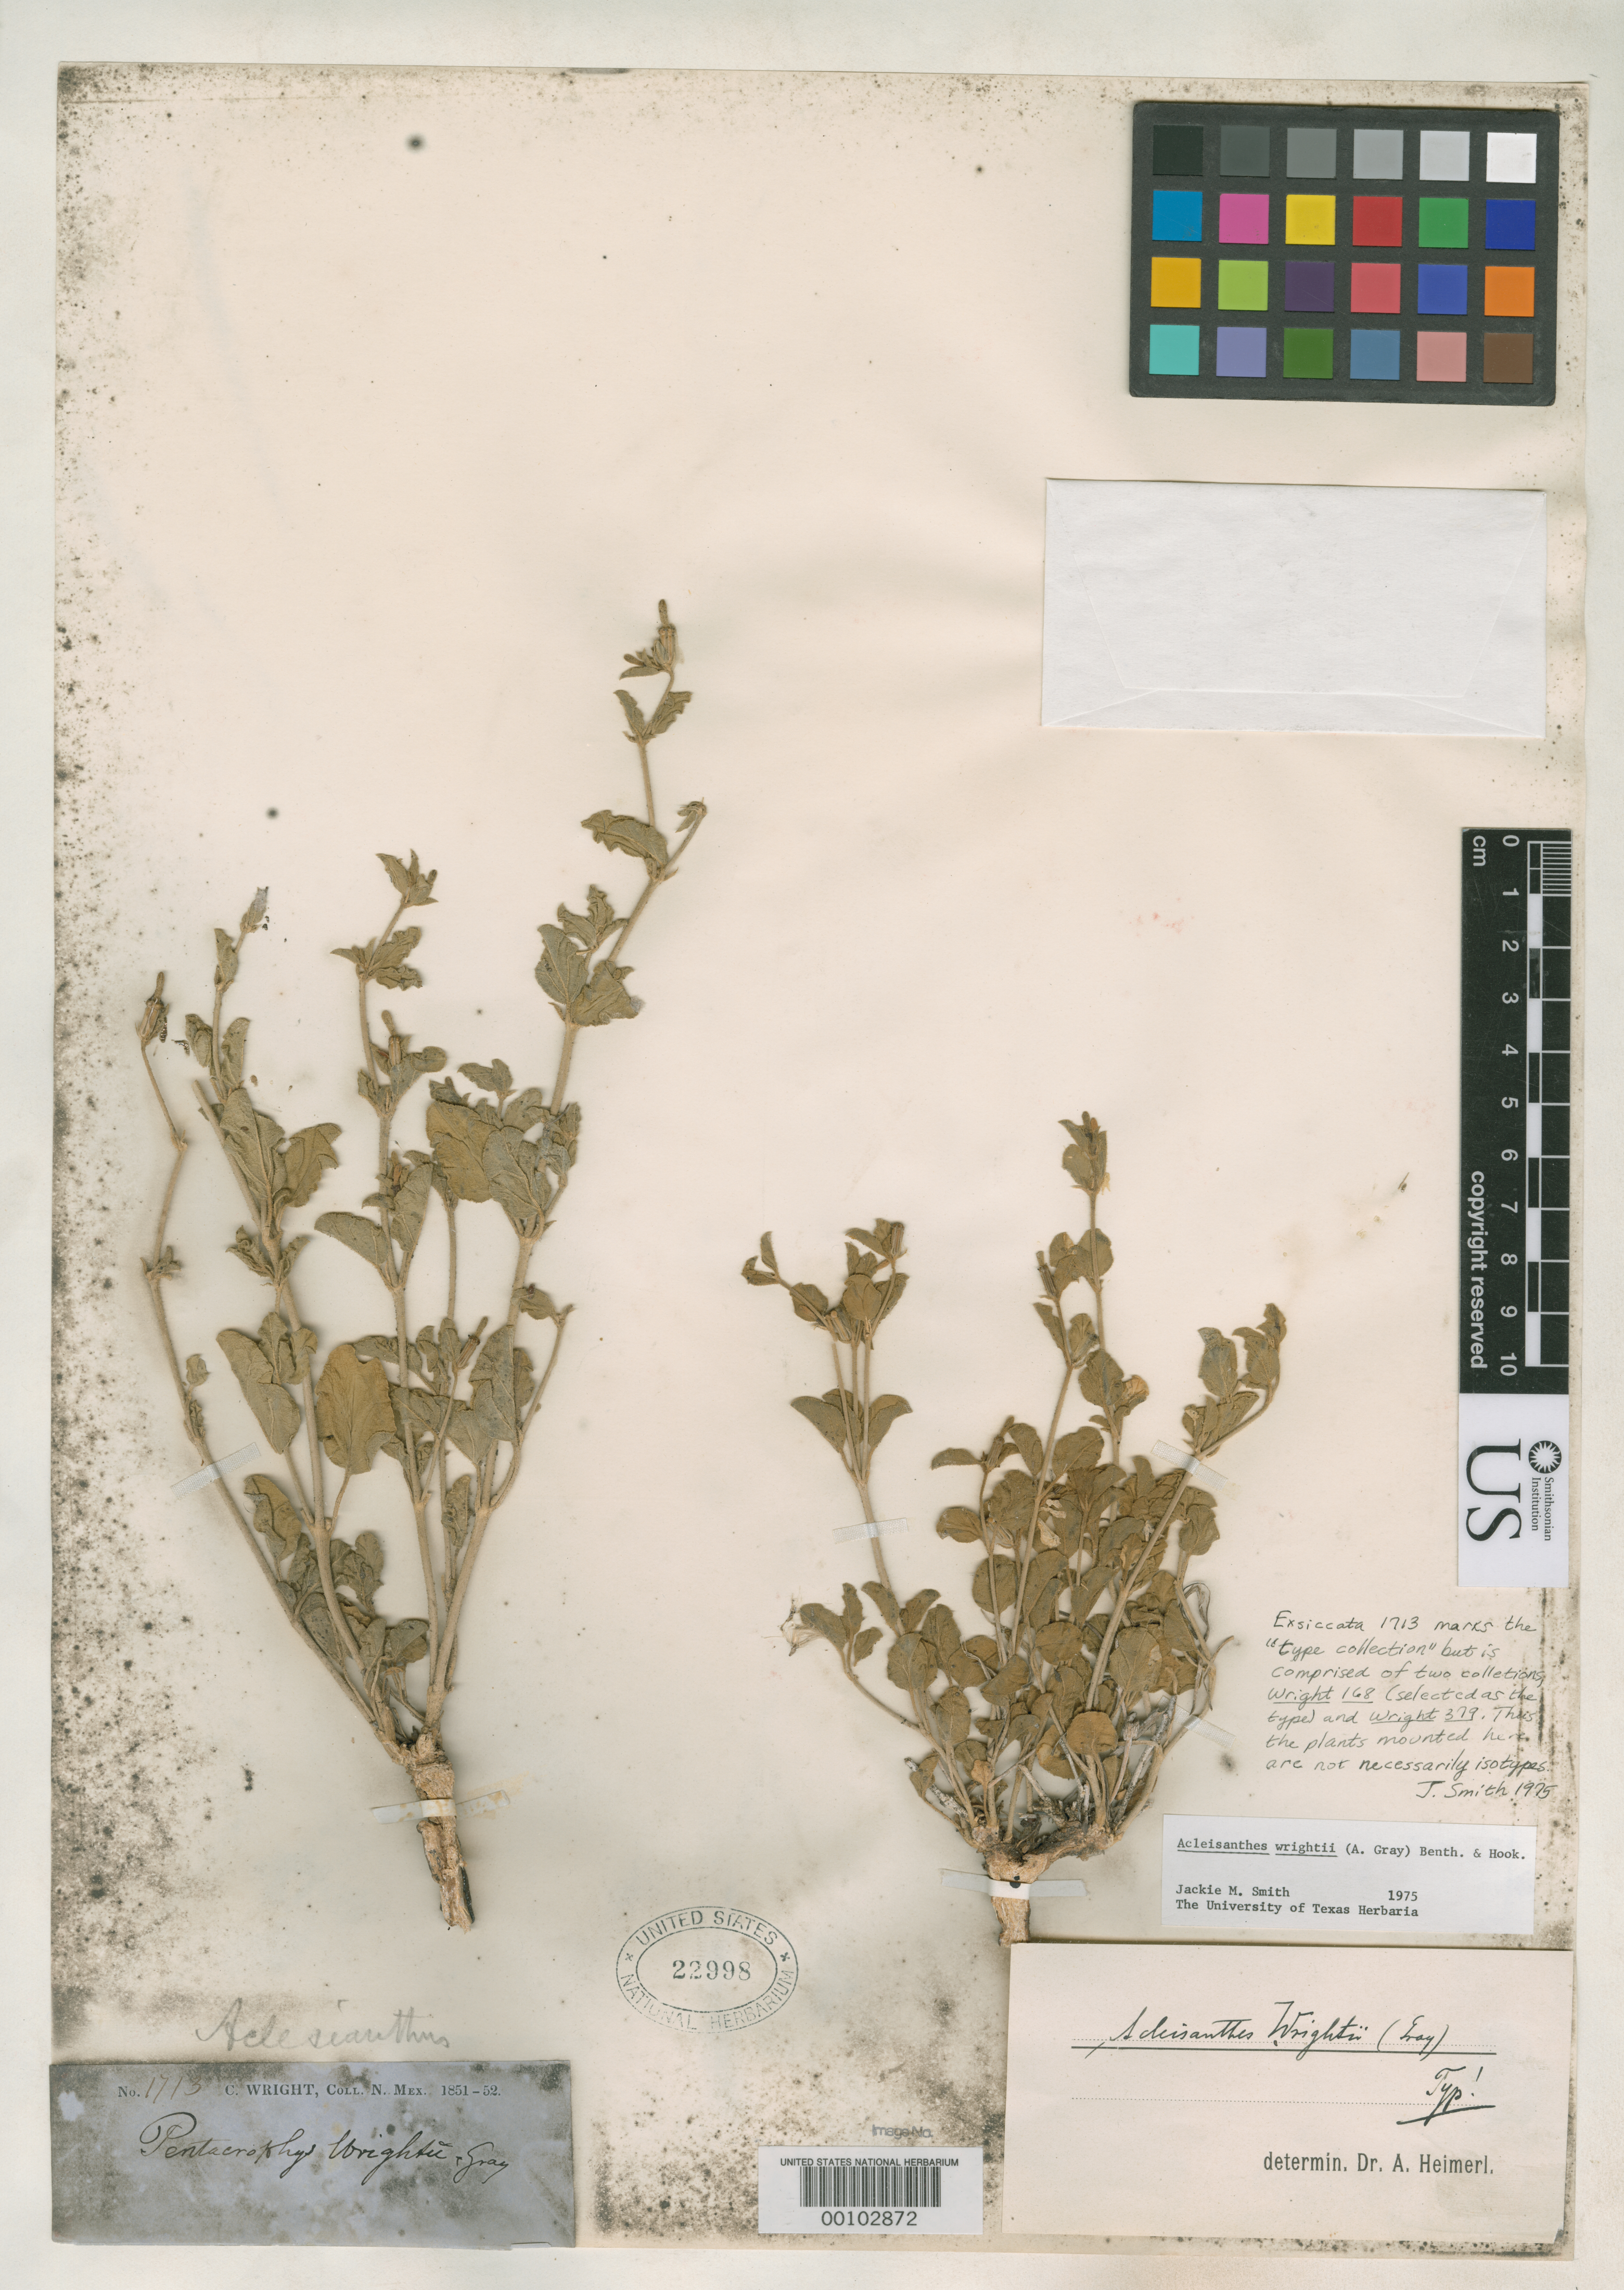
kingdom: Plantae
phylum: Tracheophyta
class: Magnoliopsida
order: Caryophyllales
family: Nyctaginaceae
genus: Pentacrophys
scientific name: Pentacrophys wrightii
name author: A. Gray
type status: Isotype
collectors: C. Wright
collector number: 1713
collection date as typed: May 1851 to -- Jun 1852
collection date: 1851-05/1852-06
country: United States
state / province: Texas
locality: Big bend of San Pedro River, between Pecos & Limpio.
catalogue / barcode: US 22998